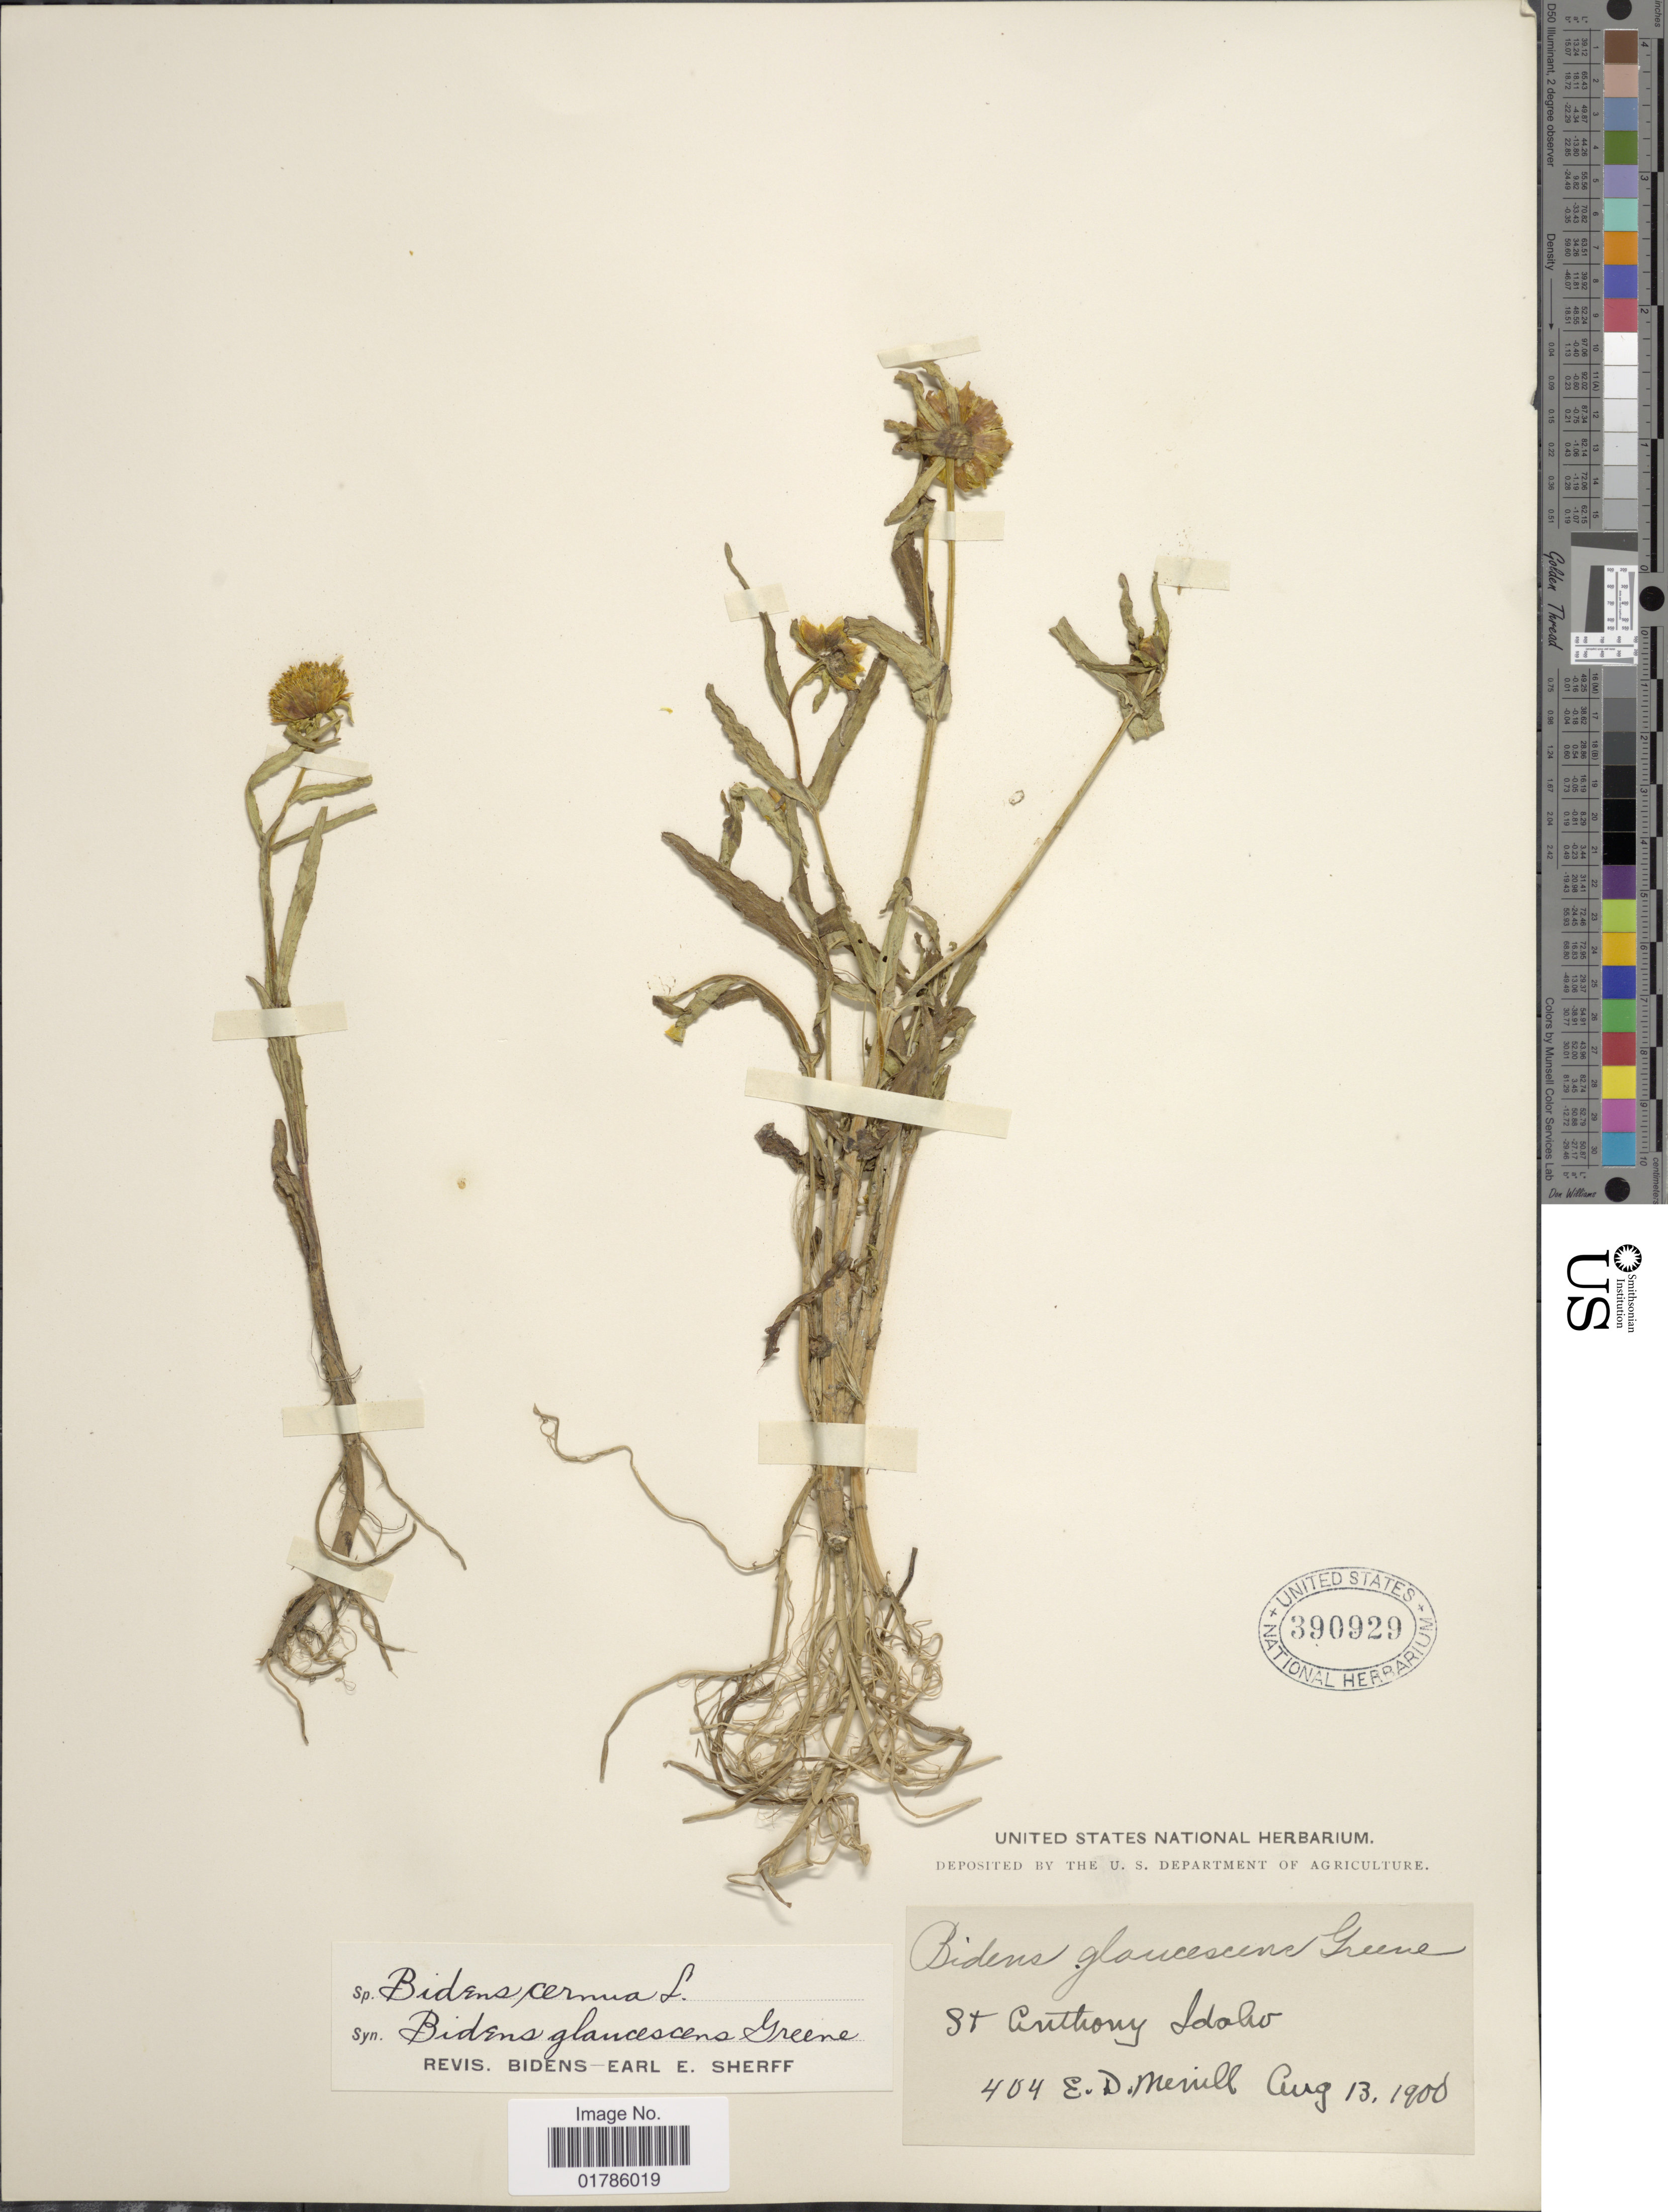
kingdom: Plantae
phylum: Tracheophyta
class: Magnoliopsida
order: Asterales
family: Asteraceae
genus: Bidens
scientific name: Bidens cernua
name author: L.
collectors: E. D. Merrill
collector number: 404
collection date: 1900-08-13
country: United States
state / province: Idaho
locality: St. Anthony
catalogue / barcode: US 390929